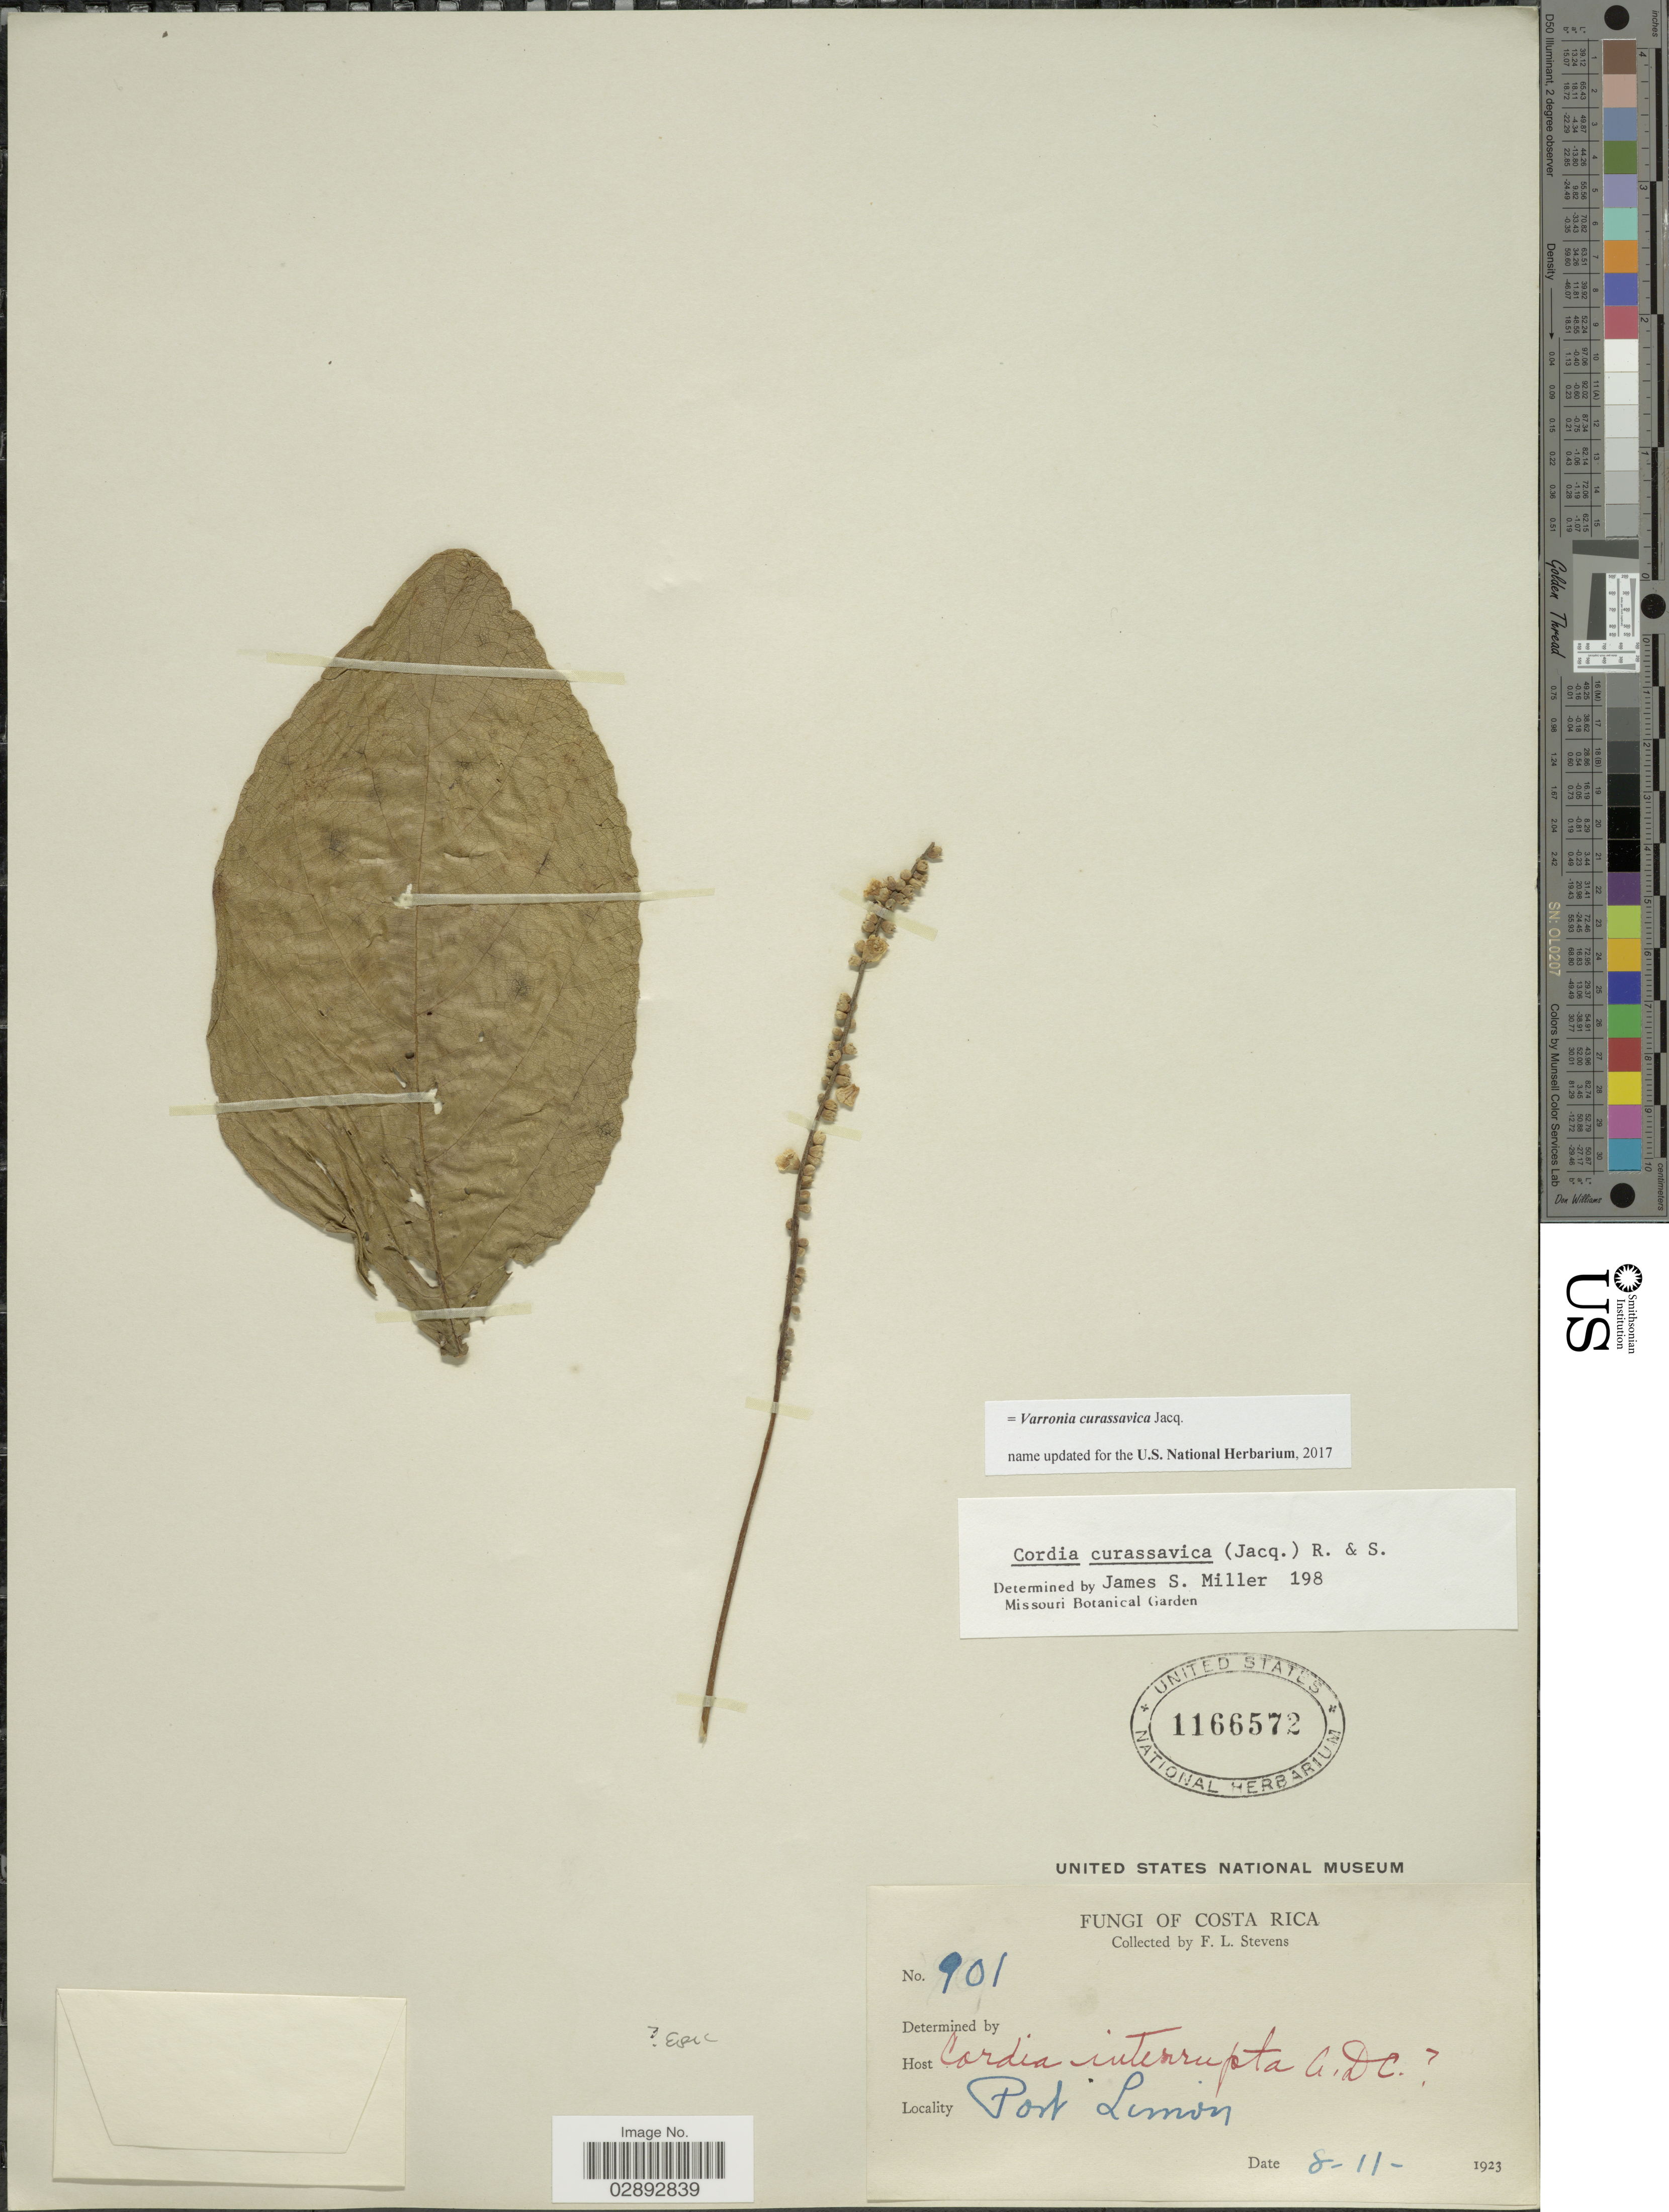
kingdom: Plantae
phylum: Tracheophyta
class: Magnoliopsida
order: Boraginales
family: Cordiaceae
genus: Varronia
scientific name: Varronia curassavica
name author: Jacq.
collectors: F. L. Stevens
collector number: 901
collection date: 1923-11-08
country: Costa Rica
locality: Port Limon.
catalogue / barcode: US 1166572